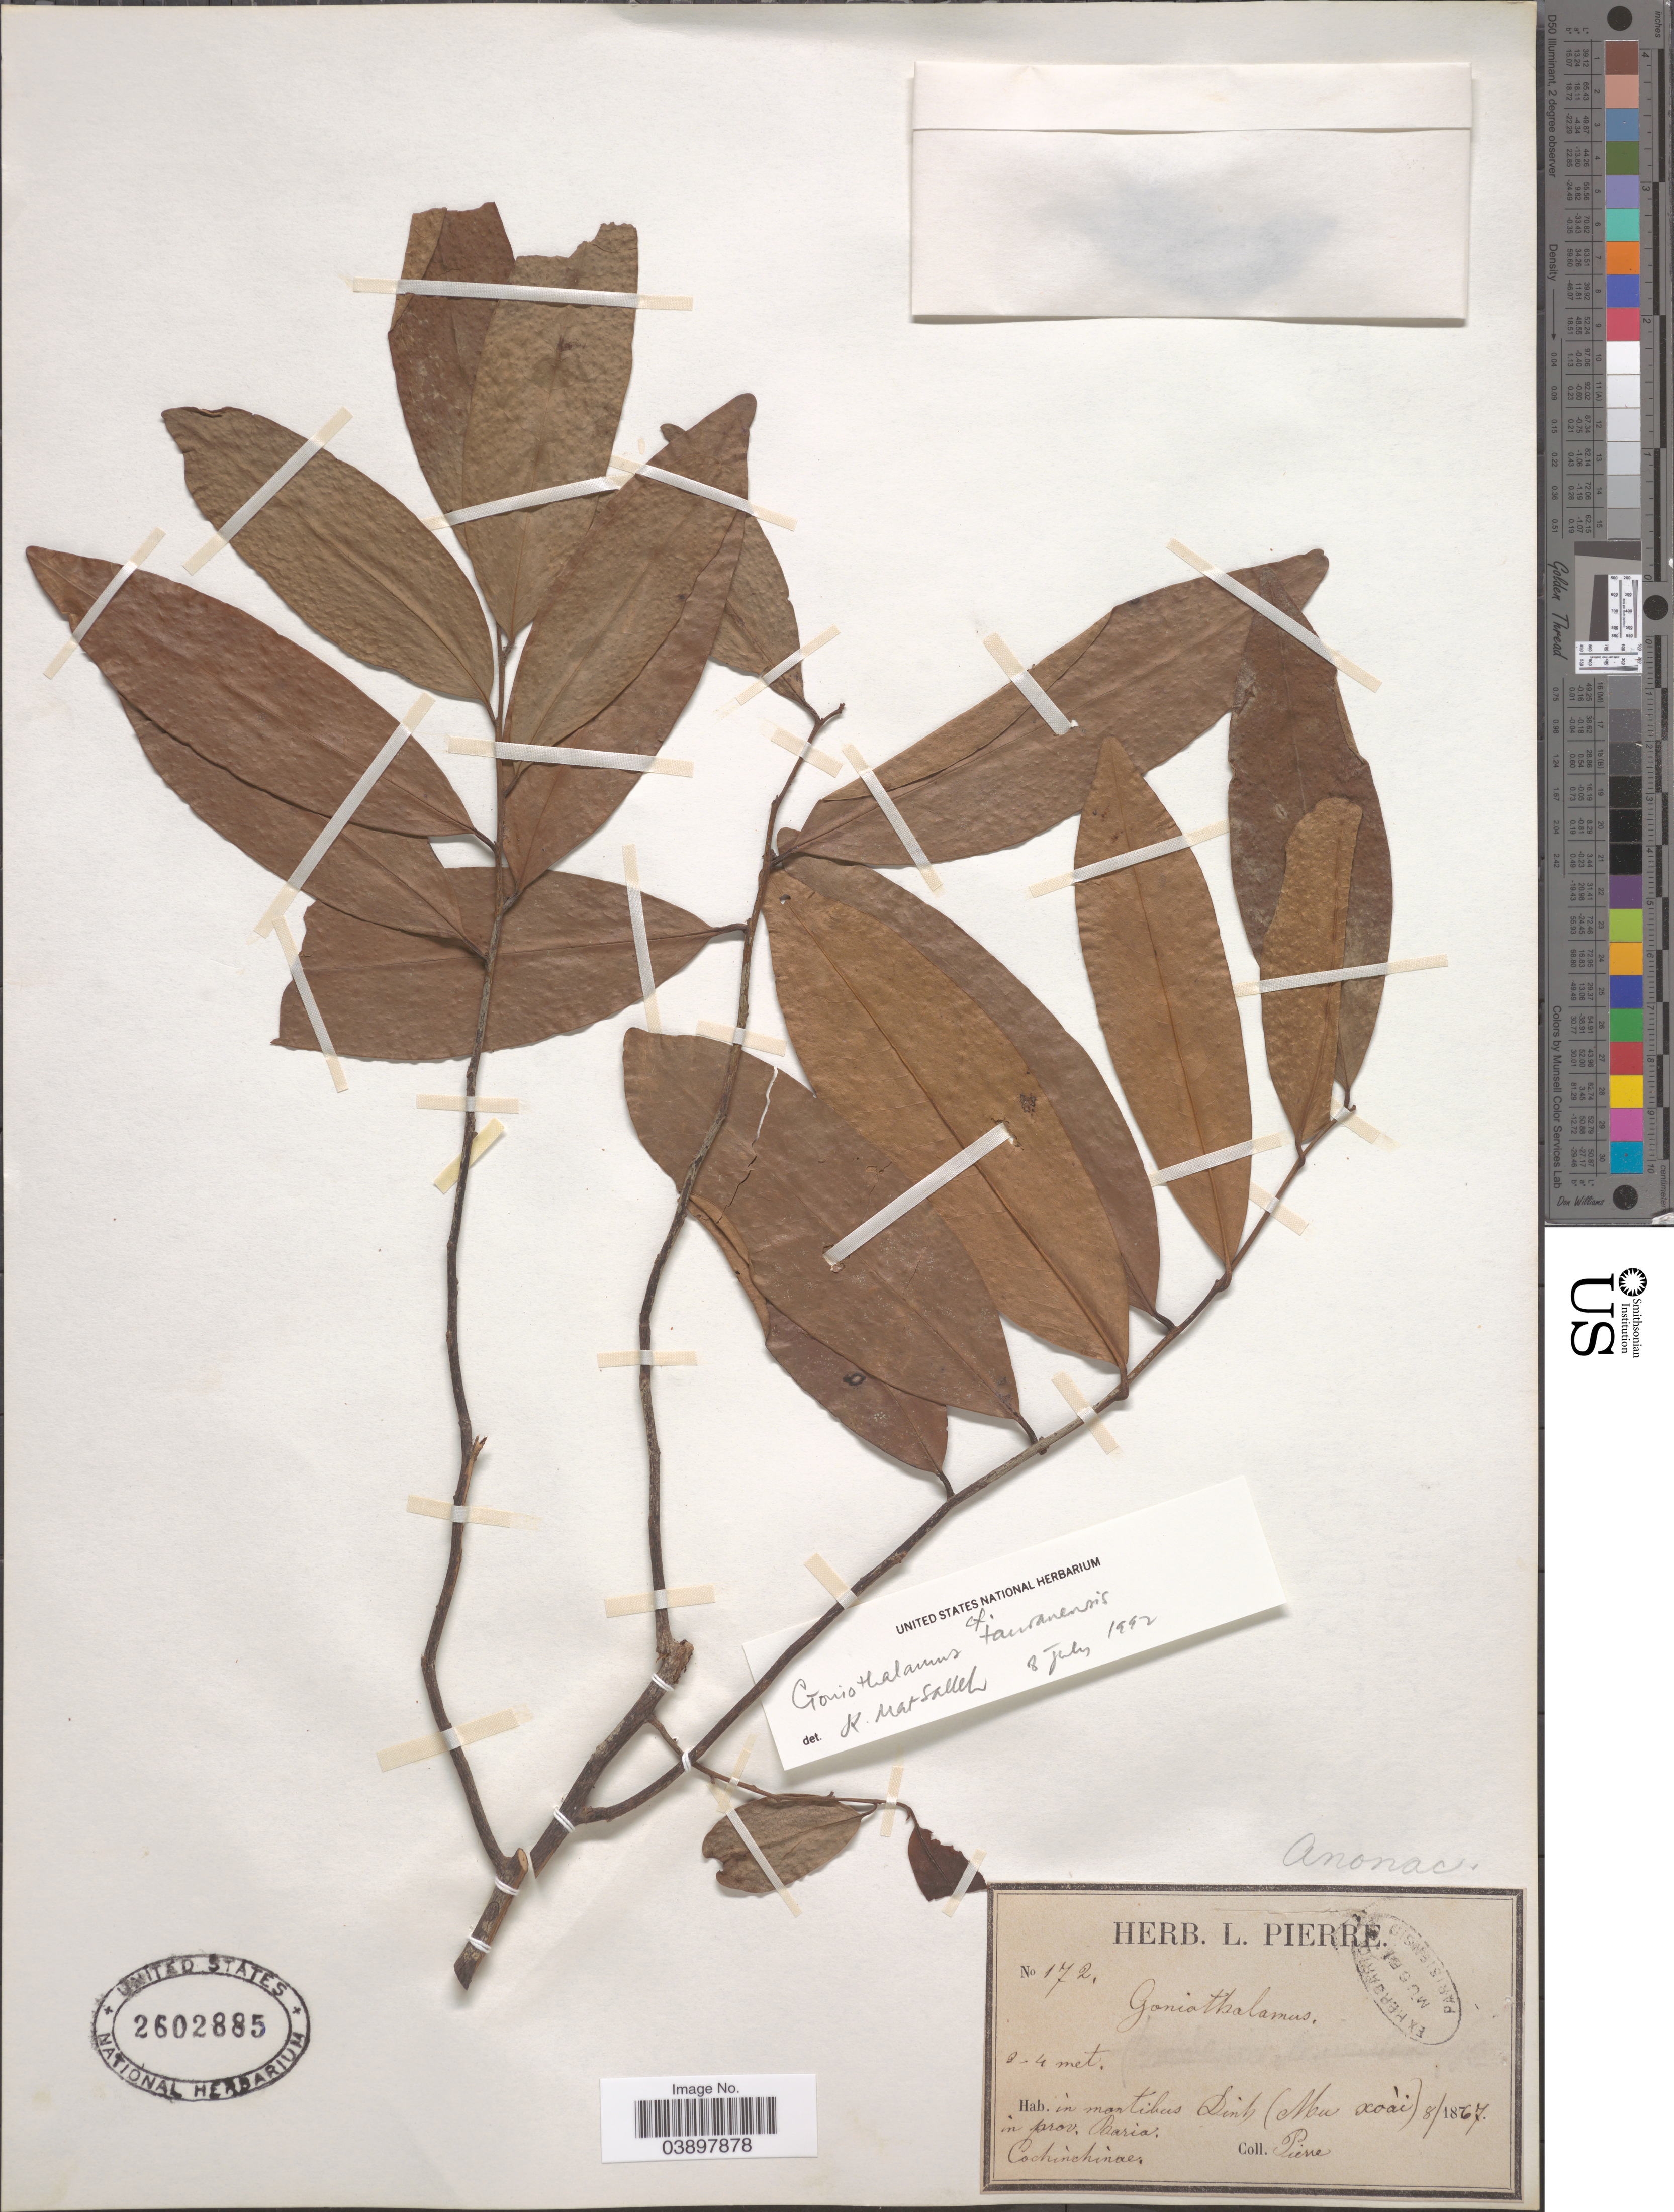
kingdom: Plantae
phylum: Tracheophyta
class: Magnoliopsida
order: Magnoliales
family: Annonaceae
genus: Goniothalamus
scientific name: Goniothalamus touranensis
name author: Ast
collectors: L. Pierre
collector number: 172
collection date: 1867-08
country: Vietnam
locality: In montibus Dinh (Mu xoài) in prov. Baria.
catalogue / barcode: US 2602885